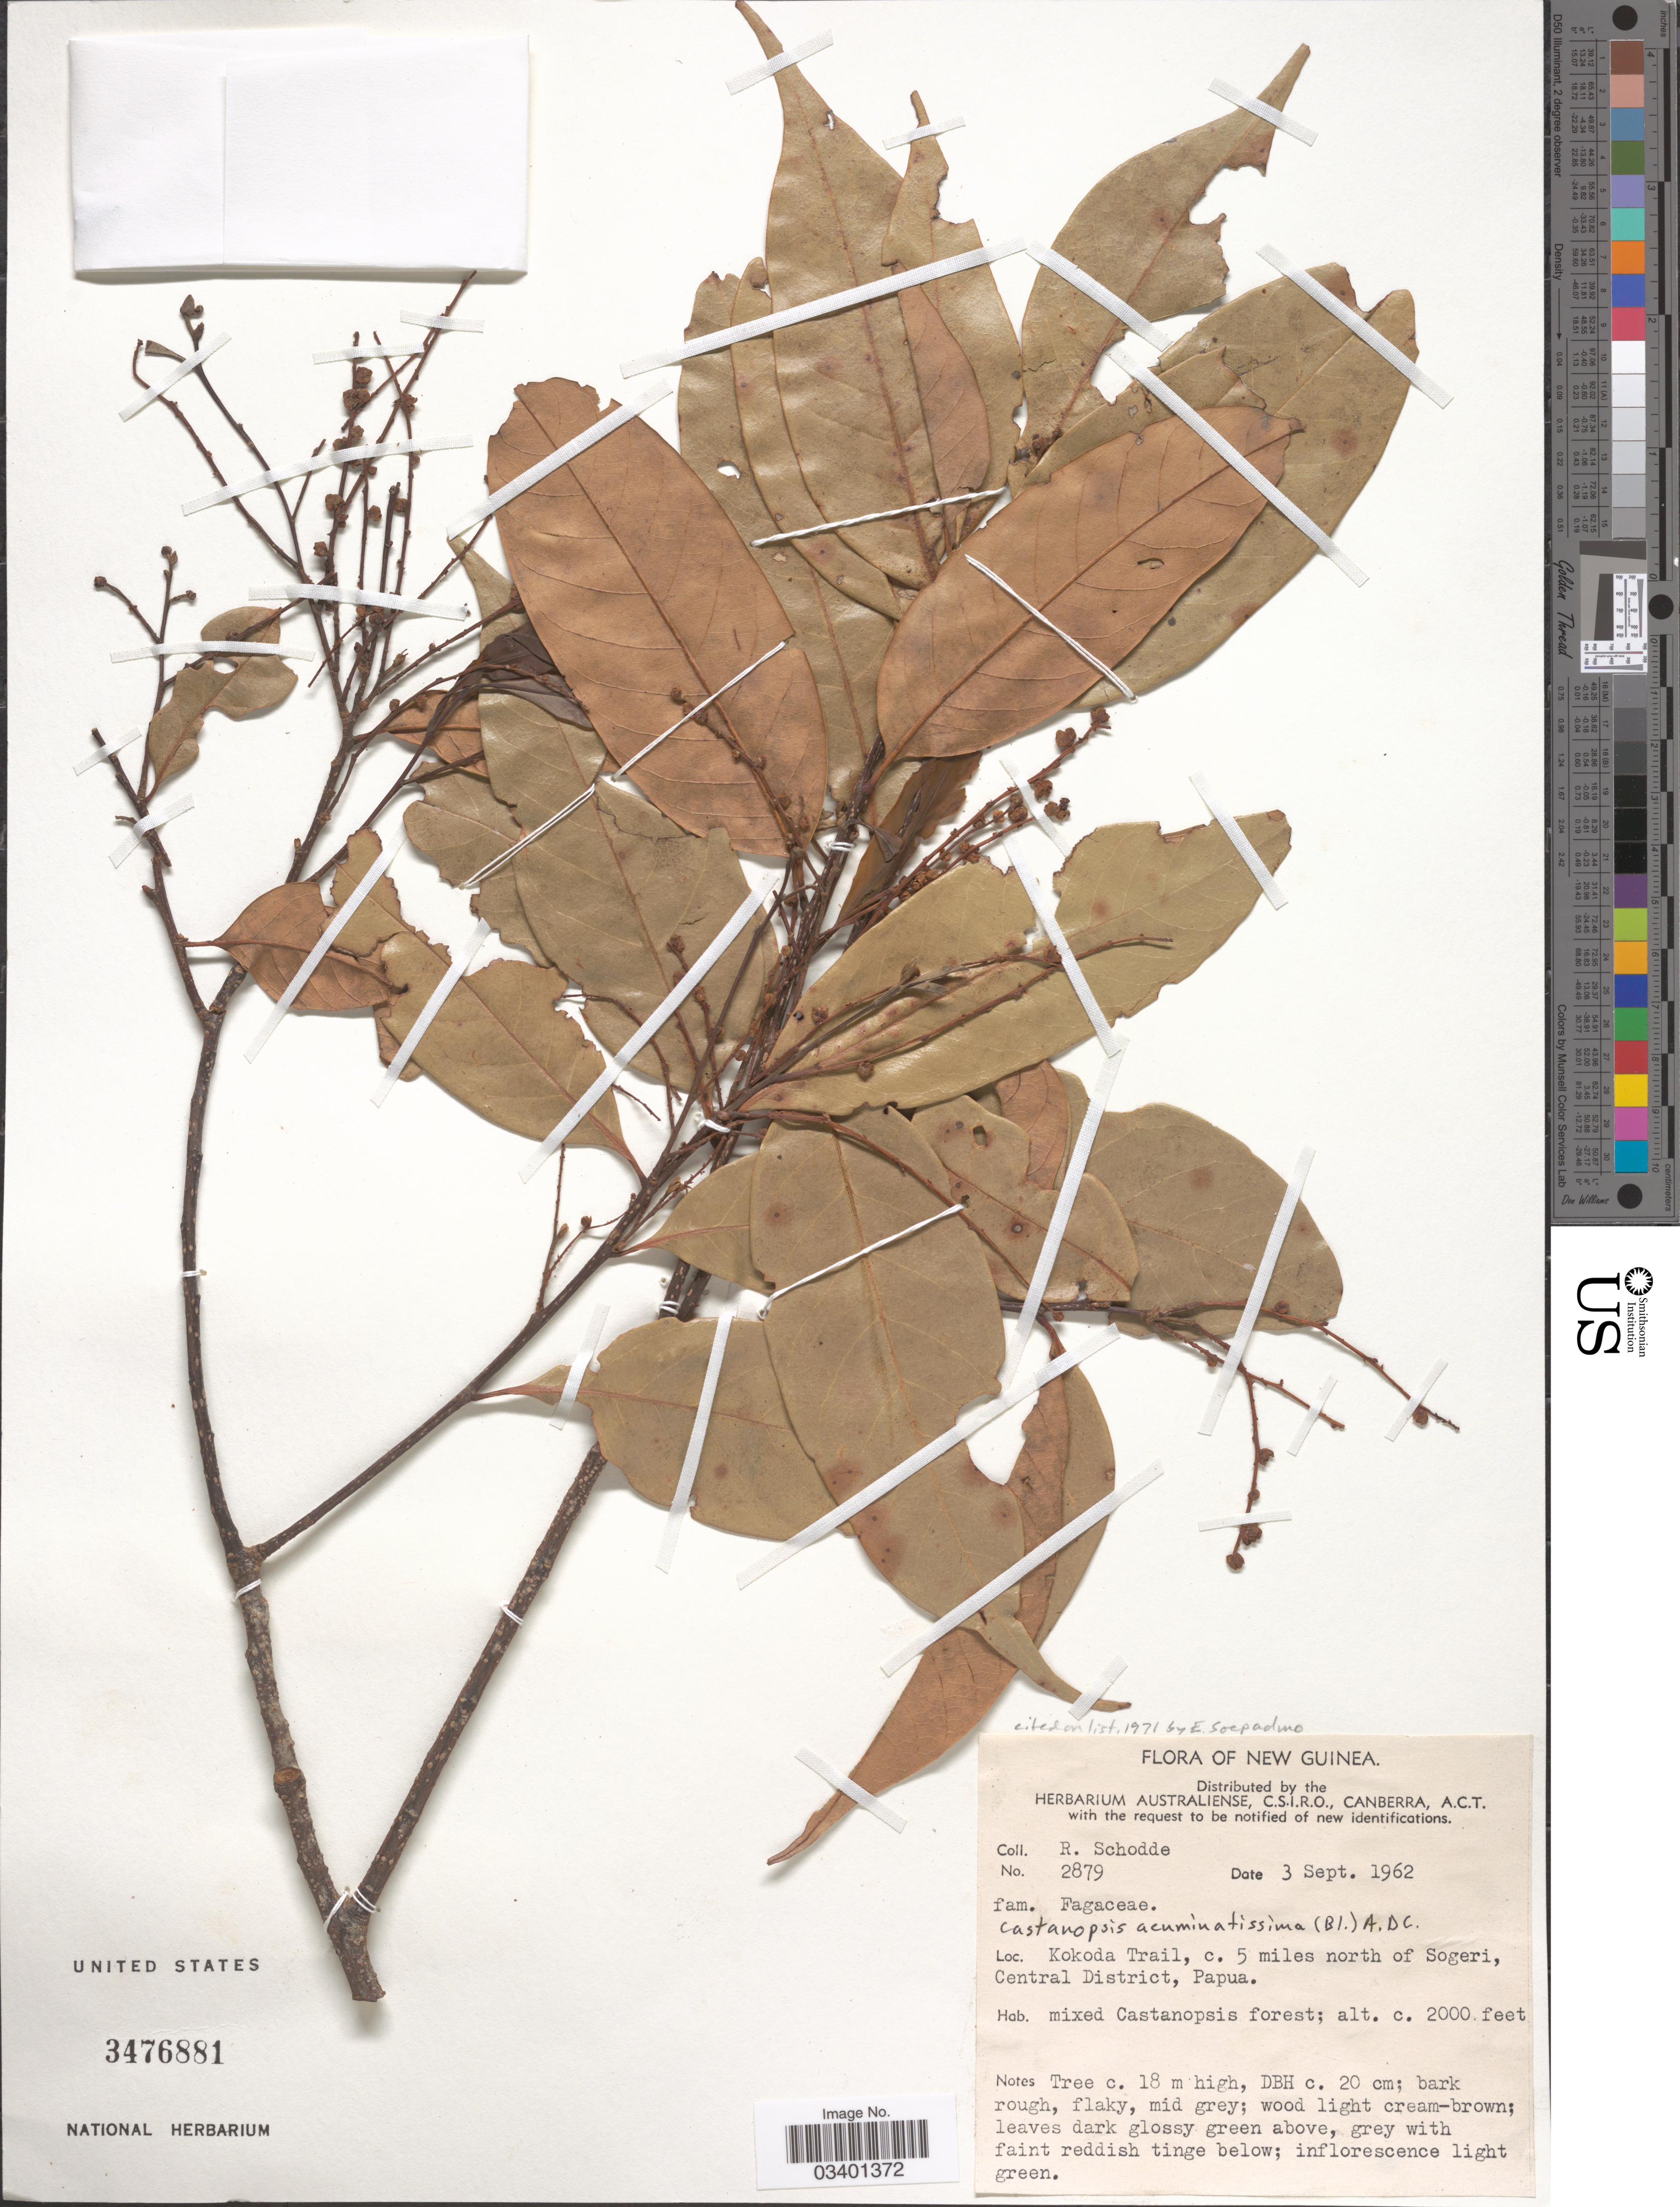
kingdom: Plantae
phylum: Tracheophyta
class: Magnoliopsida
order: Fagales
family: Fagaceae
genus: Castanopsis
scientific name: Castanopsis acuminatissima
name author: (Blume) A. DC.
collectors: R. Schodde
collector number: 2879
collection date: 1962-09-03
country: Papua New Guinea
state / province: Central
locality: New Guinea. Kokoda Trail, c. 5 miles north of Sogeri, Central District, Papua.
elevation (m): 610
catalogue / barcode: US 3476881